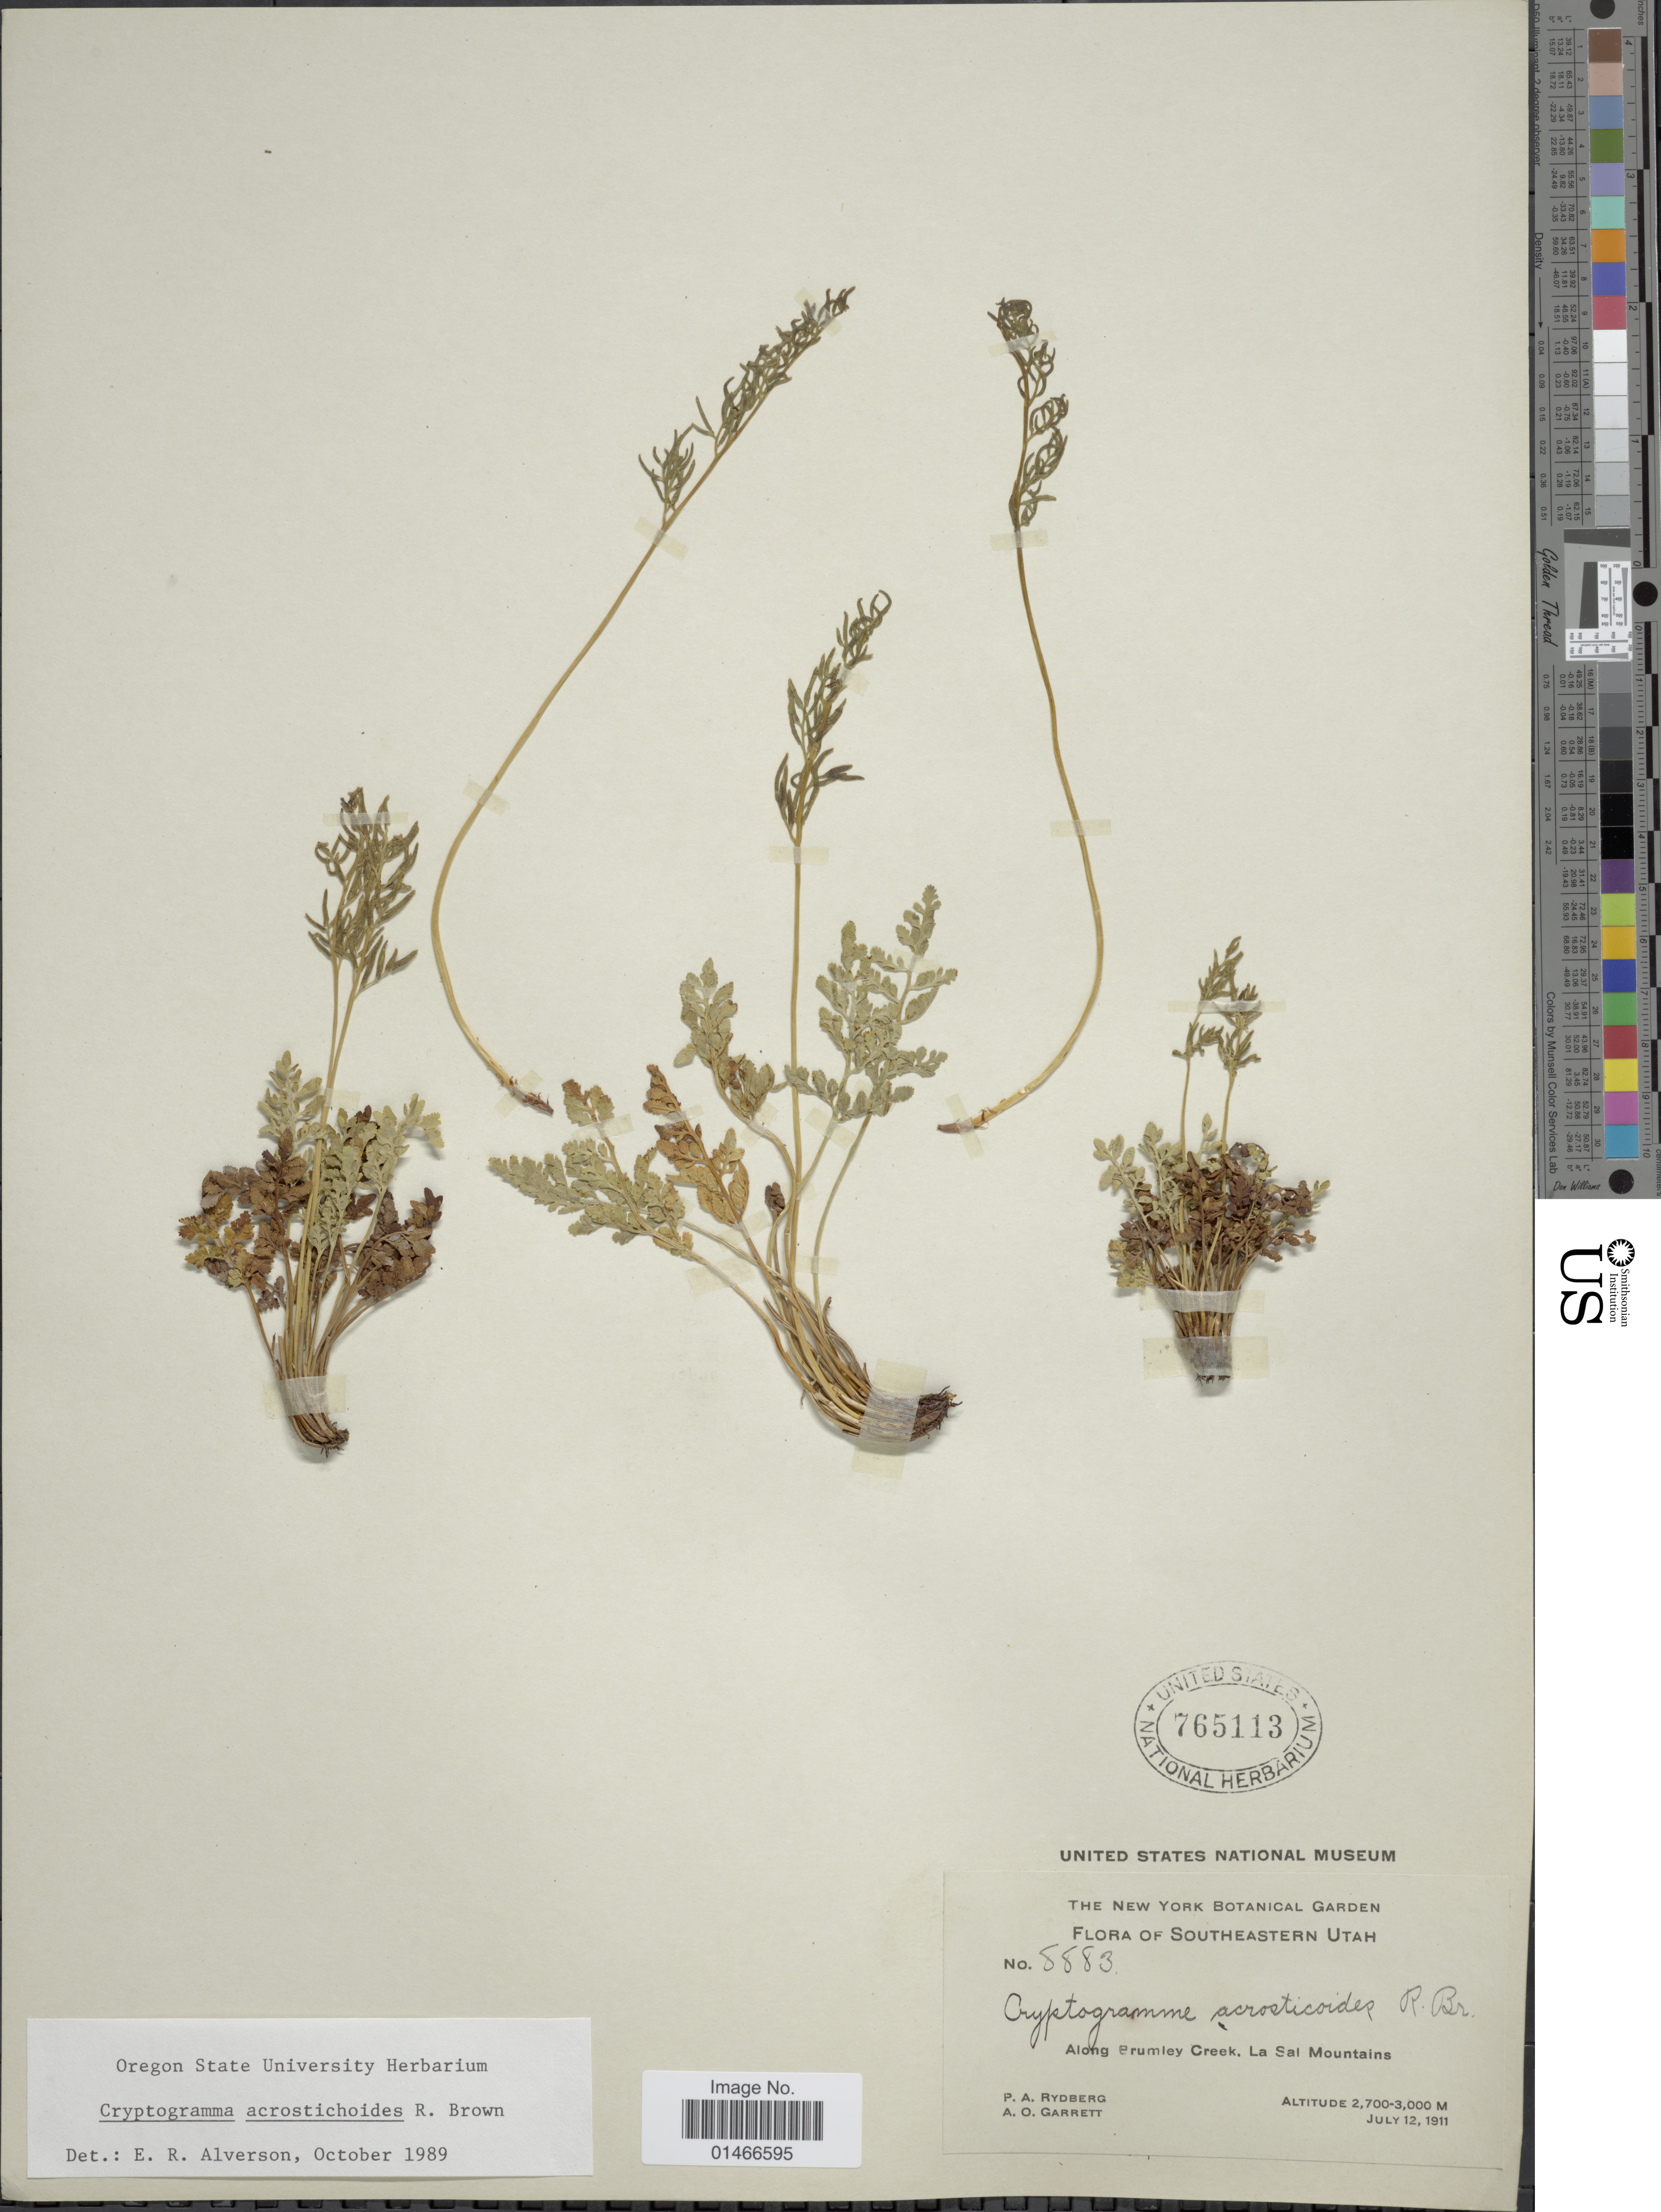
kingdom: Plantae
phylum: Tracheophyta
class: Polypodiopsida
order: Polypodiales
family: Pteridaceae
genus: Cryptogramma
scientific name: Cryptogramma acrostichoides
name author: R. Br.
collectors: P. A. Rydberg & A. O. Garrett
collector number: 8883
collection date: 1911-07-12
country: United States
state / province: Utah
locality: Southeastern Utah. Along Crumley Creek, La Sal Mountains.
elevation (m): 2700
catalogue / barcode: US 765113